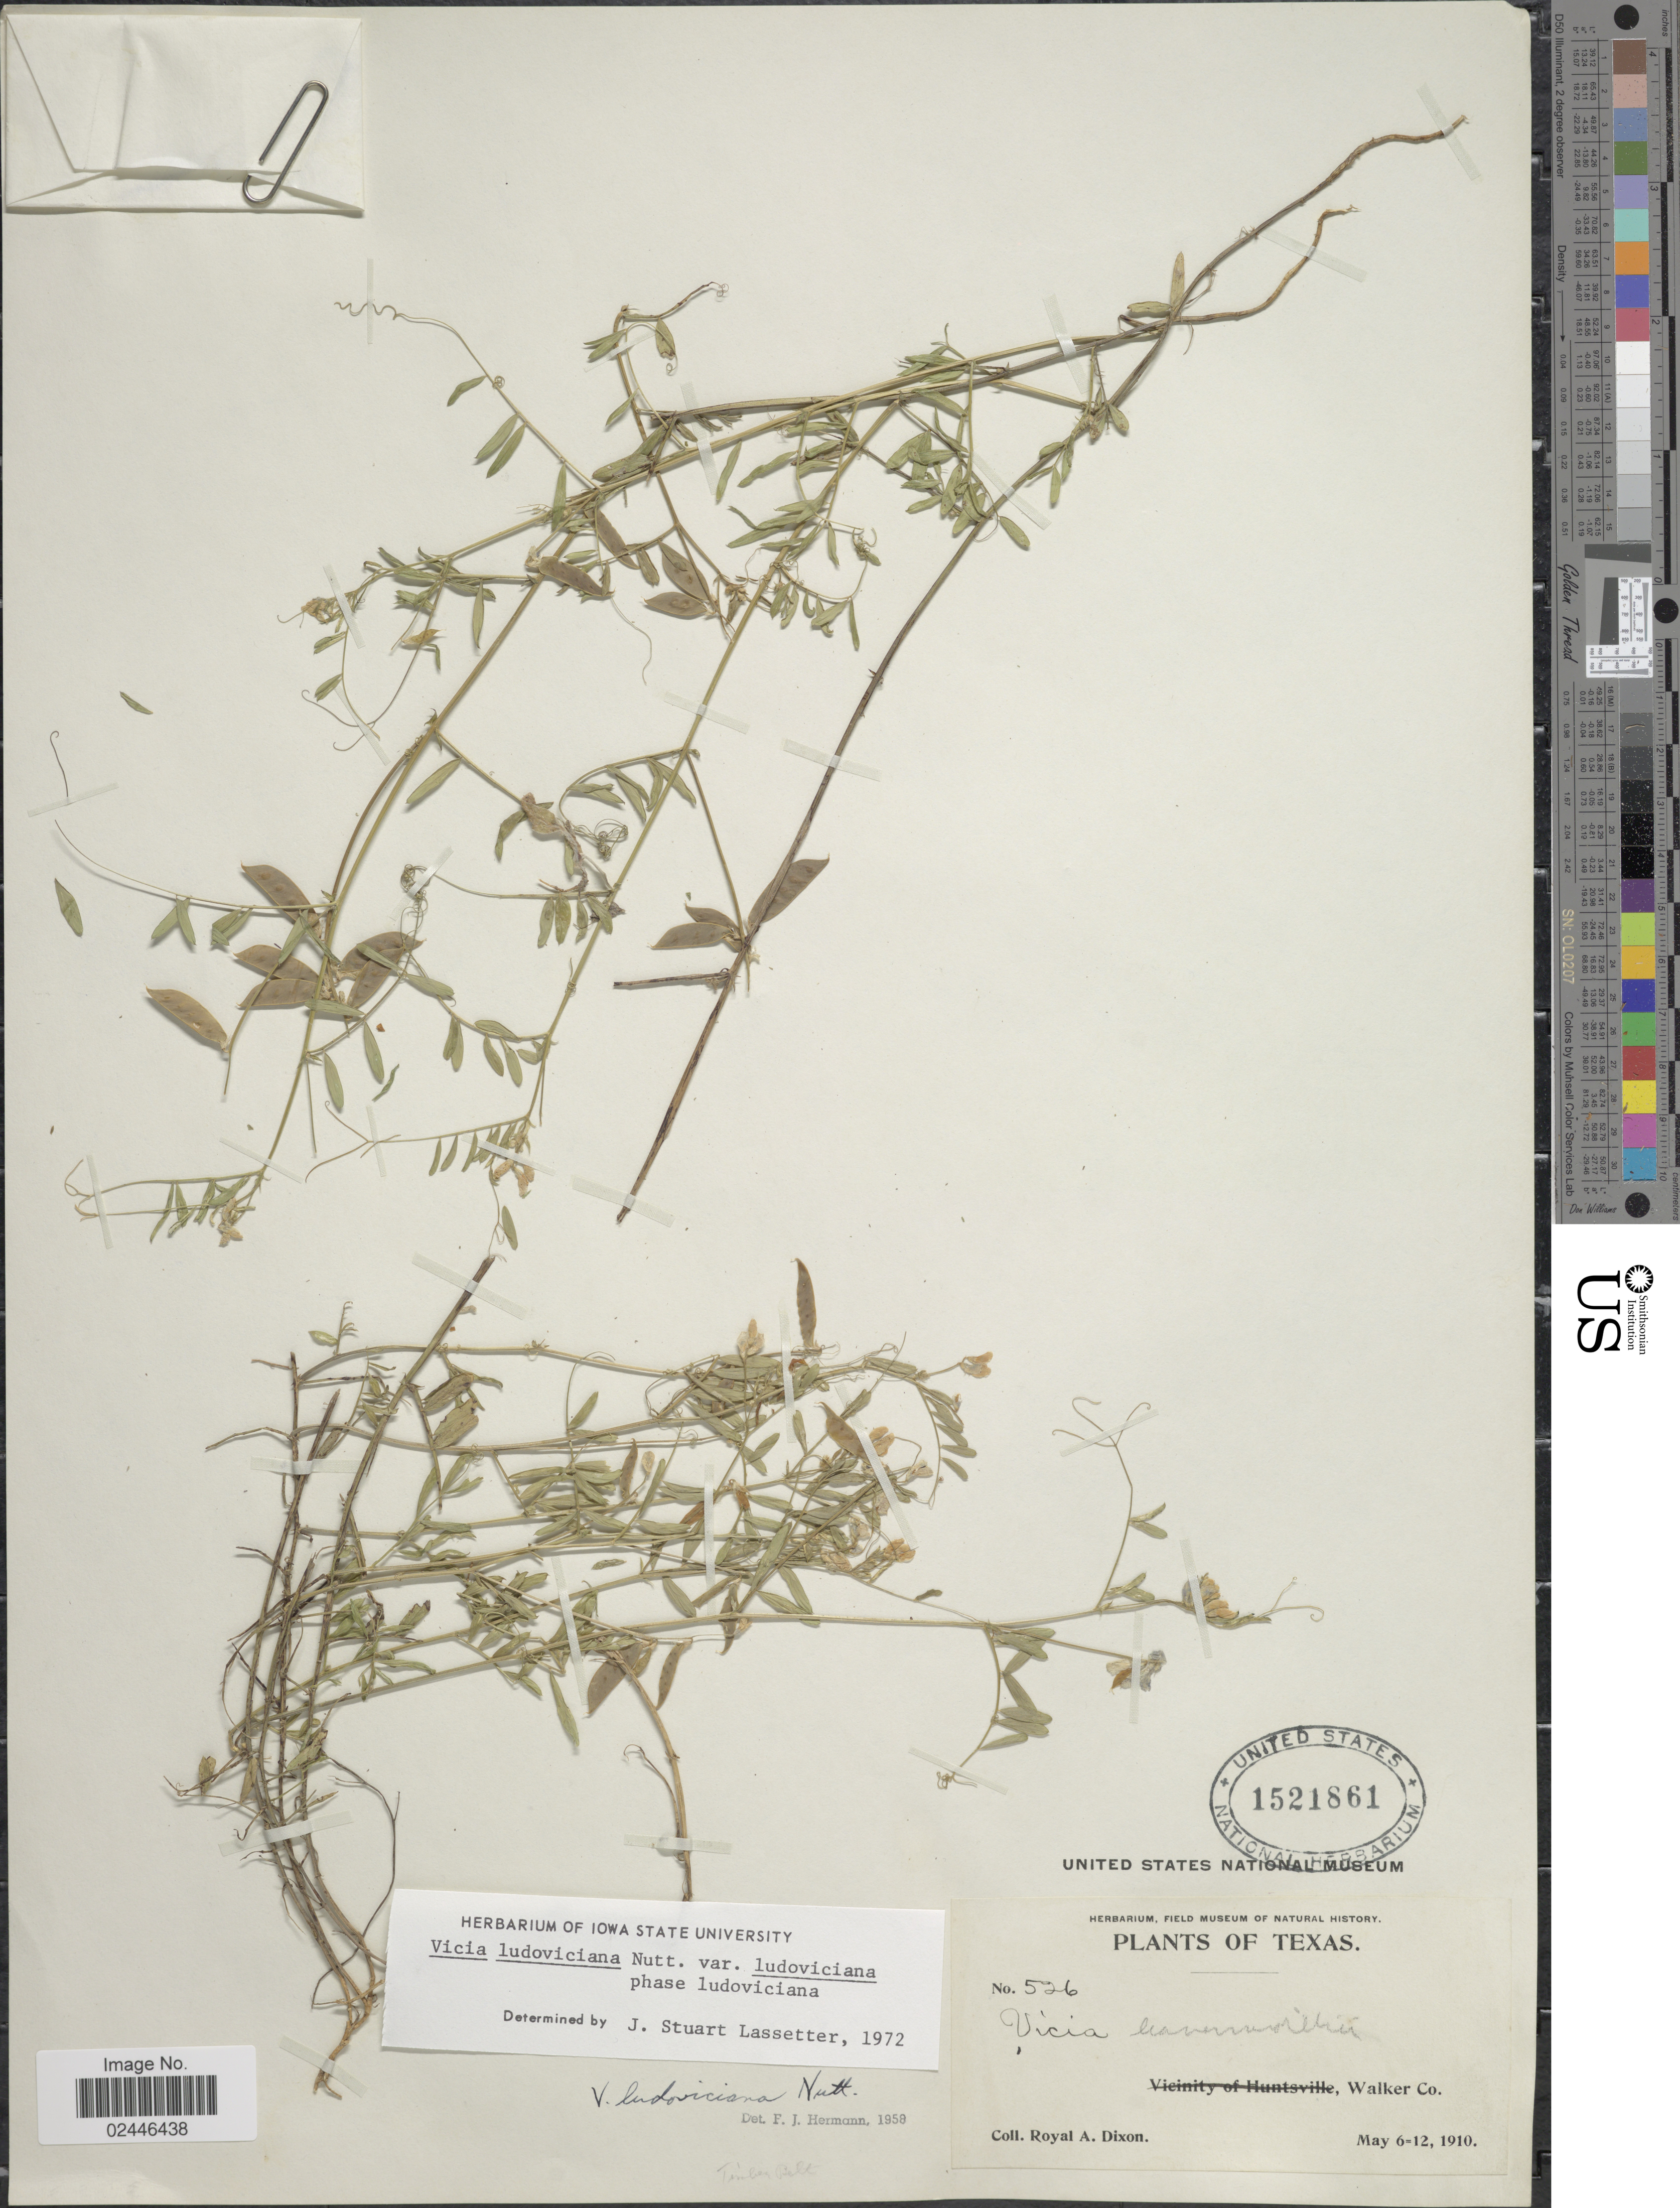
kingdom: Plantae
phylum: Tracheophyta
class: Magnoliopsida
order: Fabales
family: Fabaceae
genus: Vicia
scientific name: Vicia ludoviciana var. ludoviciana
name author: Nutt. ex Torr. & A. Gray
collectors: R. A. Dixon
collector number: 526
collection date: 1910-05-06/1910-05-12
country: United States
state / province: Texas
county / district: Walker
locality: Walker Co,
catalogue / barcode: US 1521861